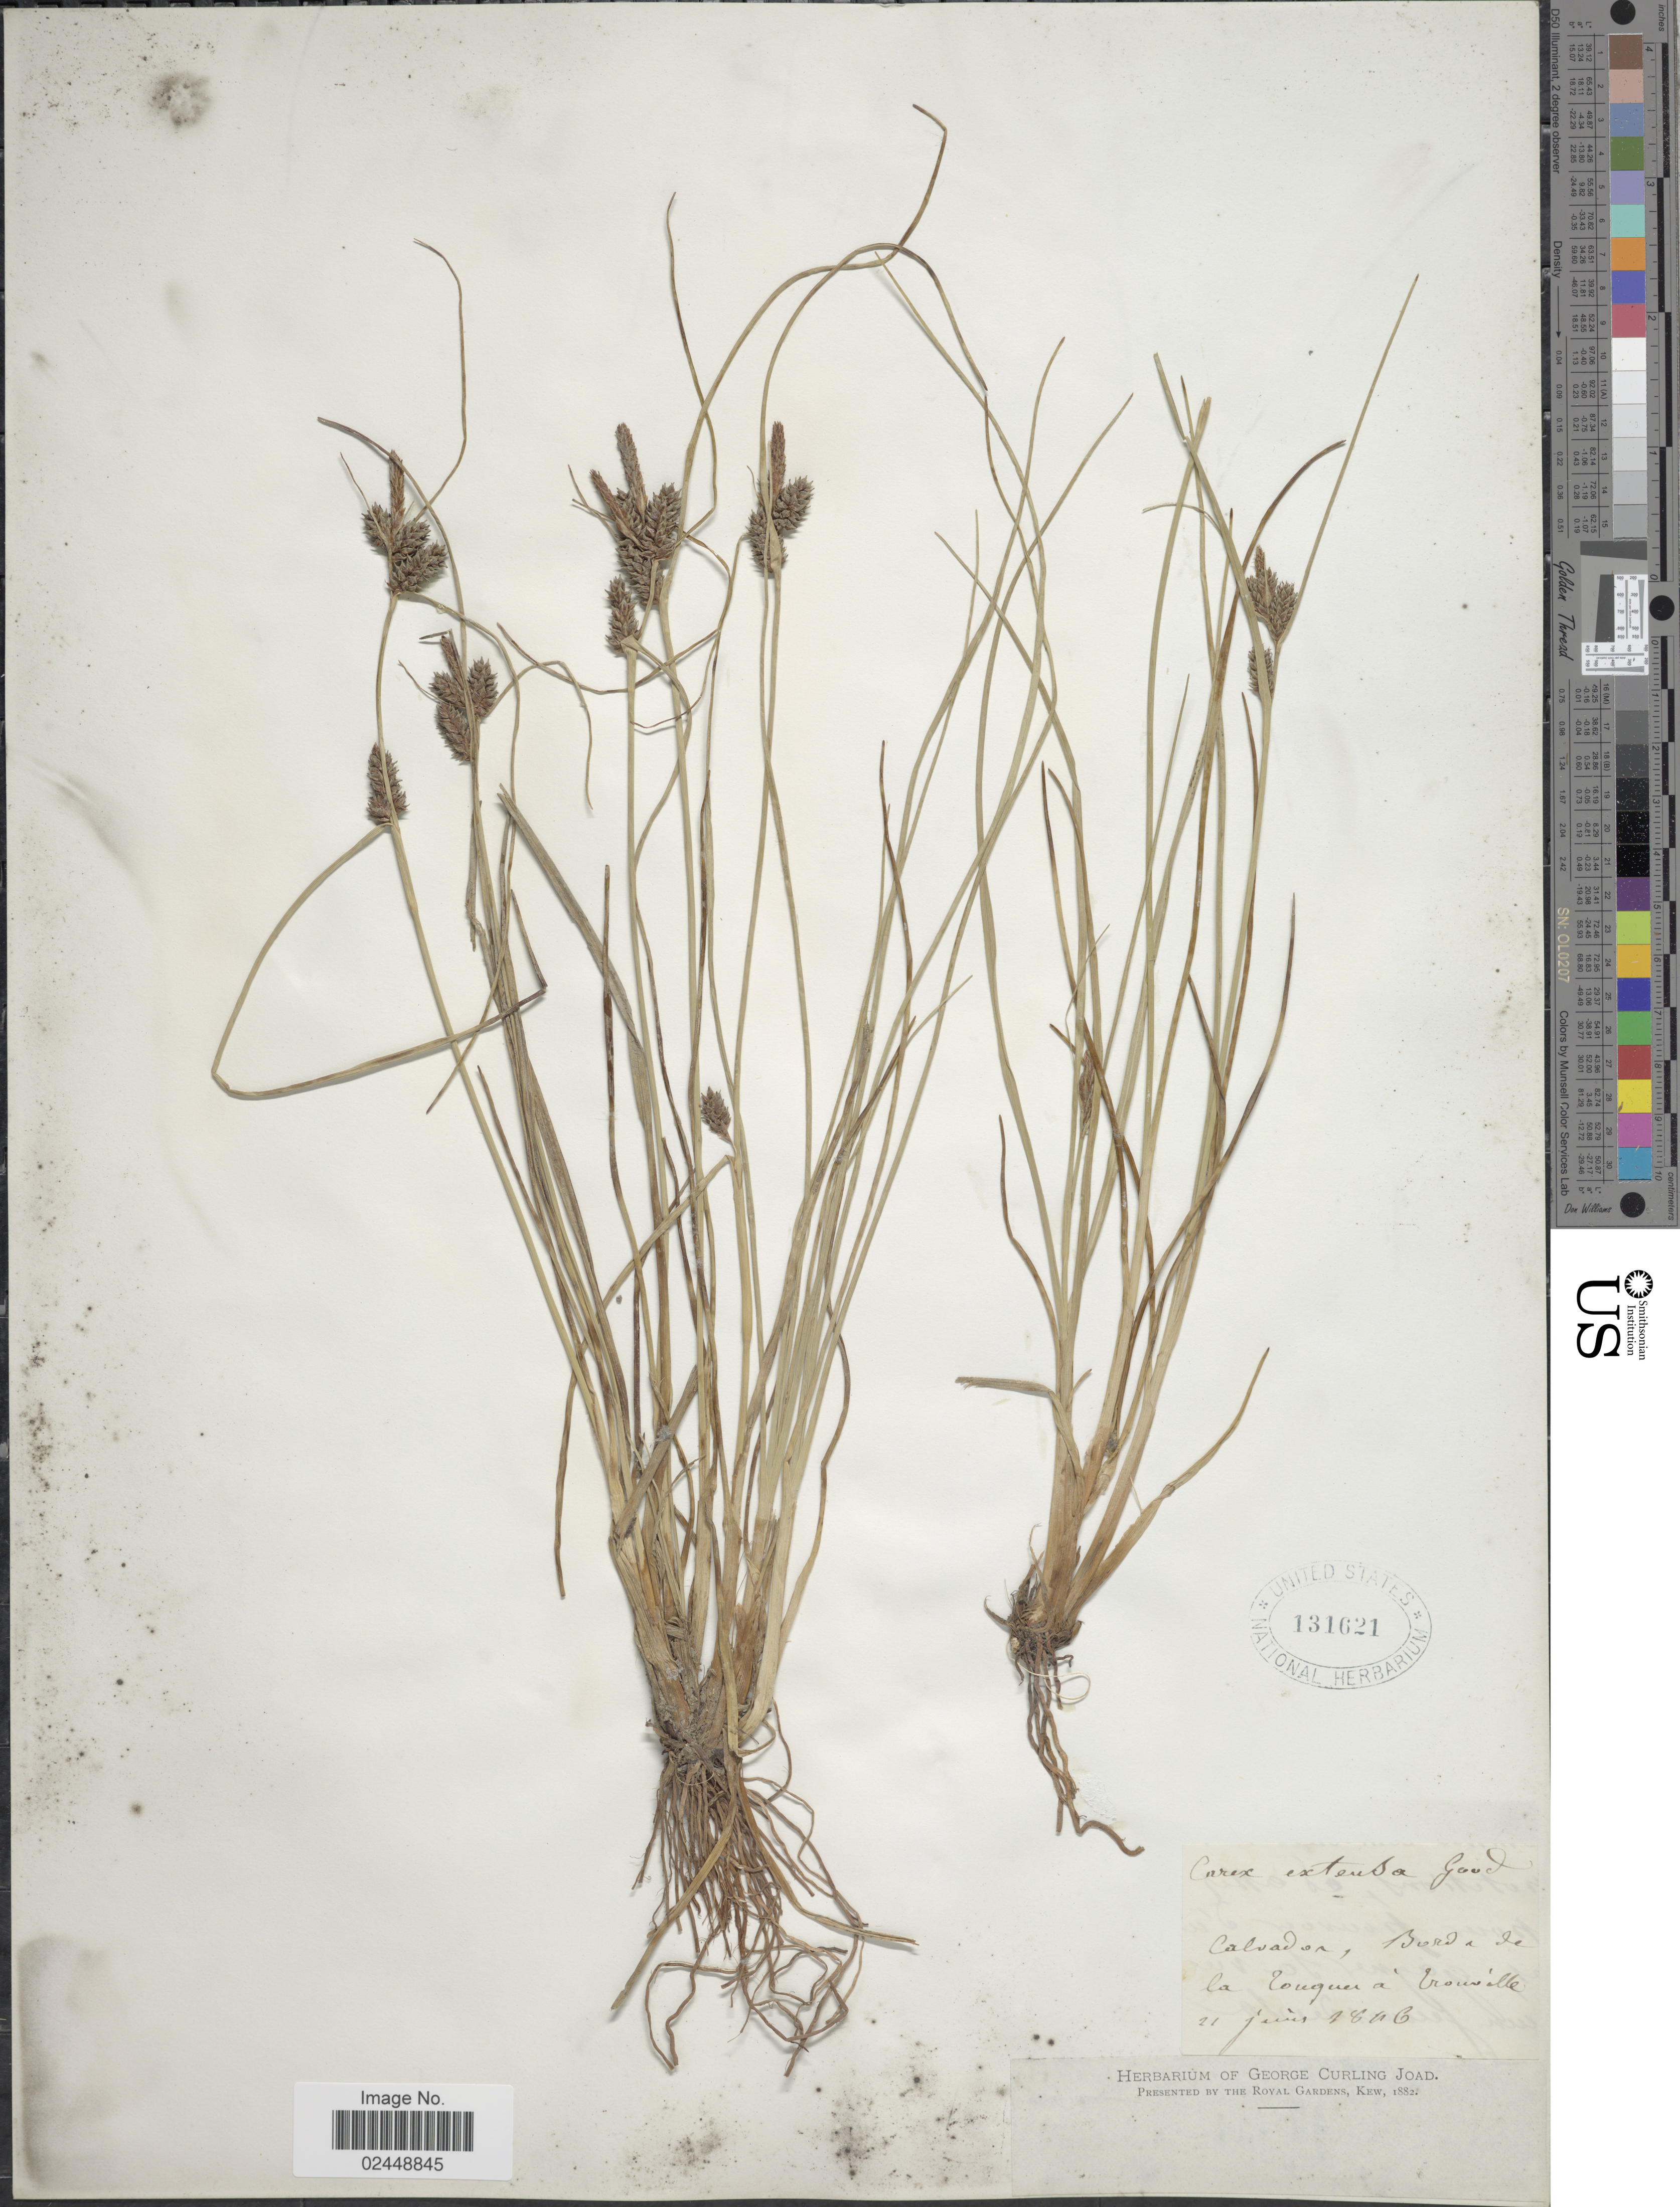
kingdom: Plantae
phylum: Tracheophyta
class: Liliopsida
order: Poales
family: Cyperaceae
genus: Carex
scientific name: Carex extensa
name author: Gooden.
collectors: ex herb. George Curling Joad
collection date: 1846-06-21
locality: Calvador, Bord a de la louguer a'brownsville.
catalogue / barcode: US 131621